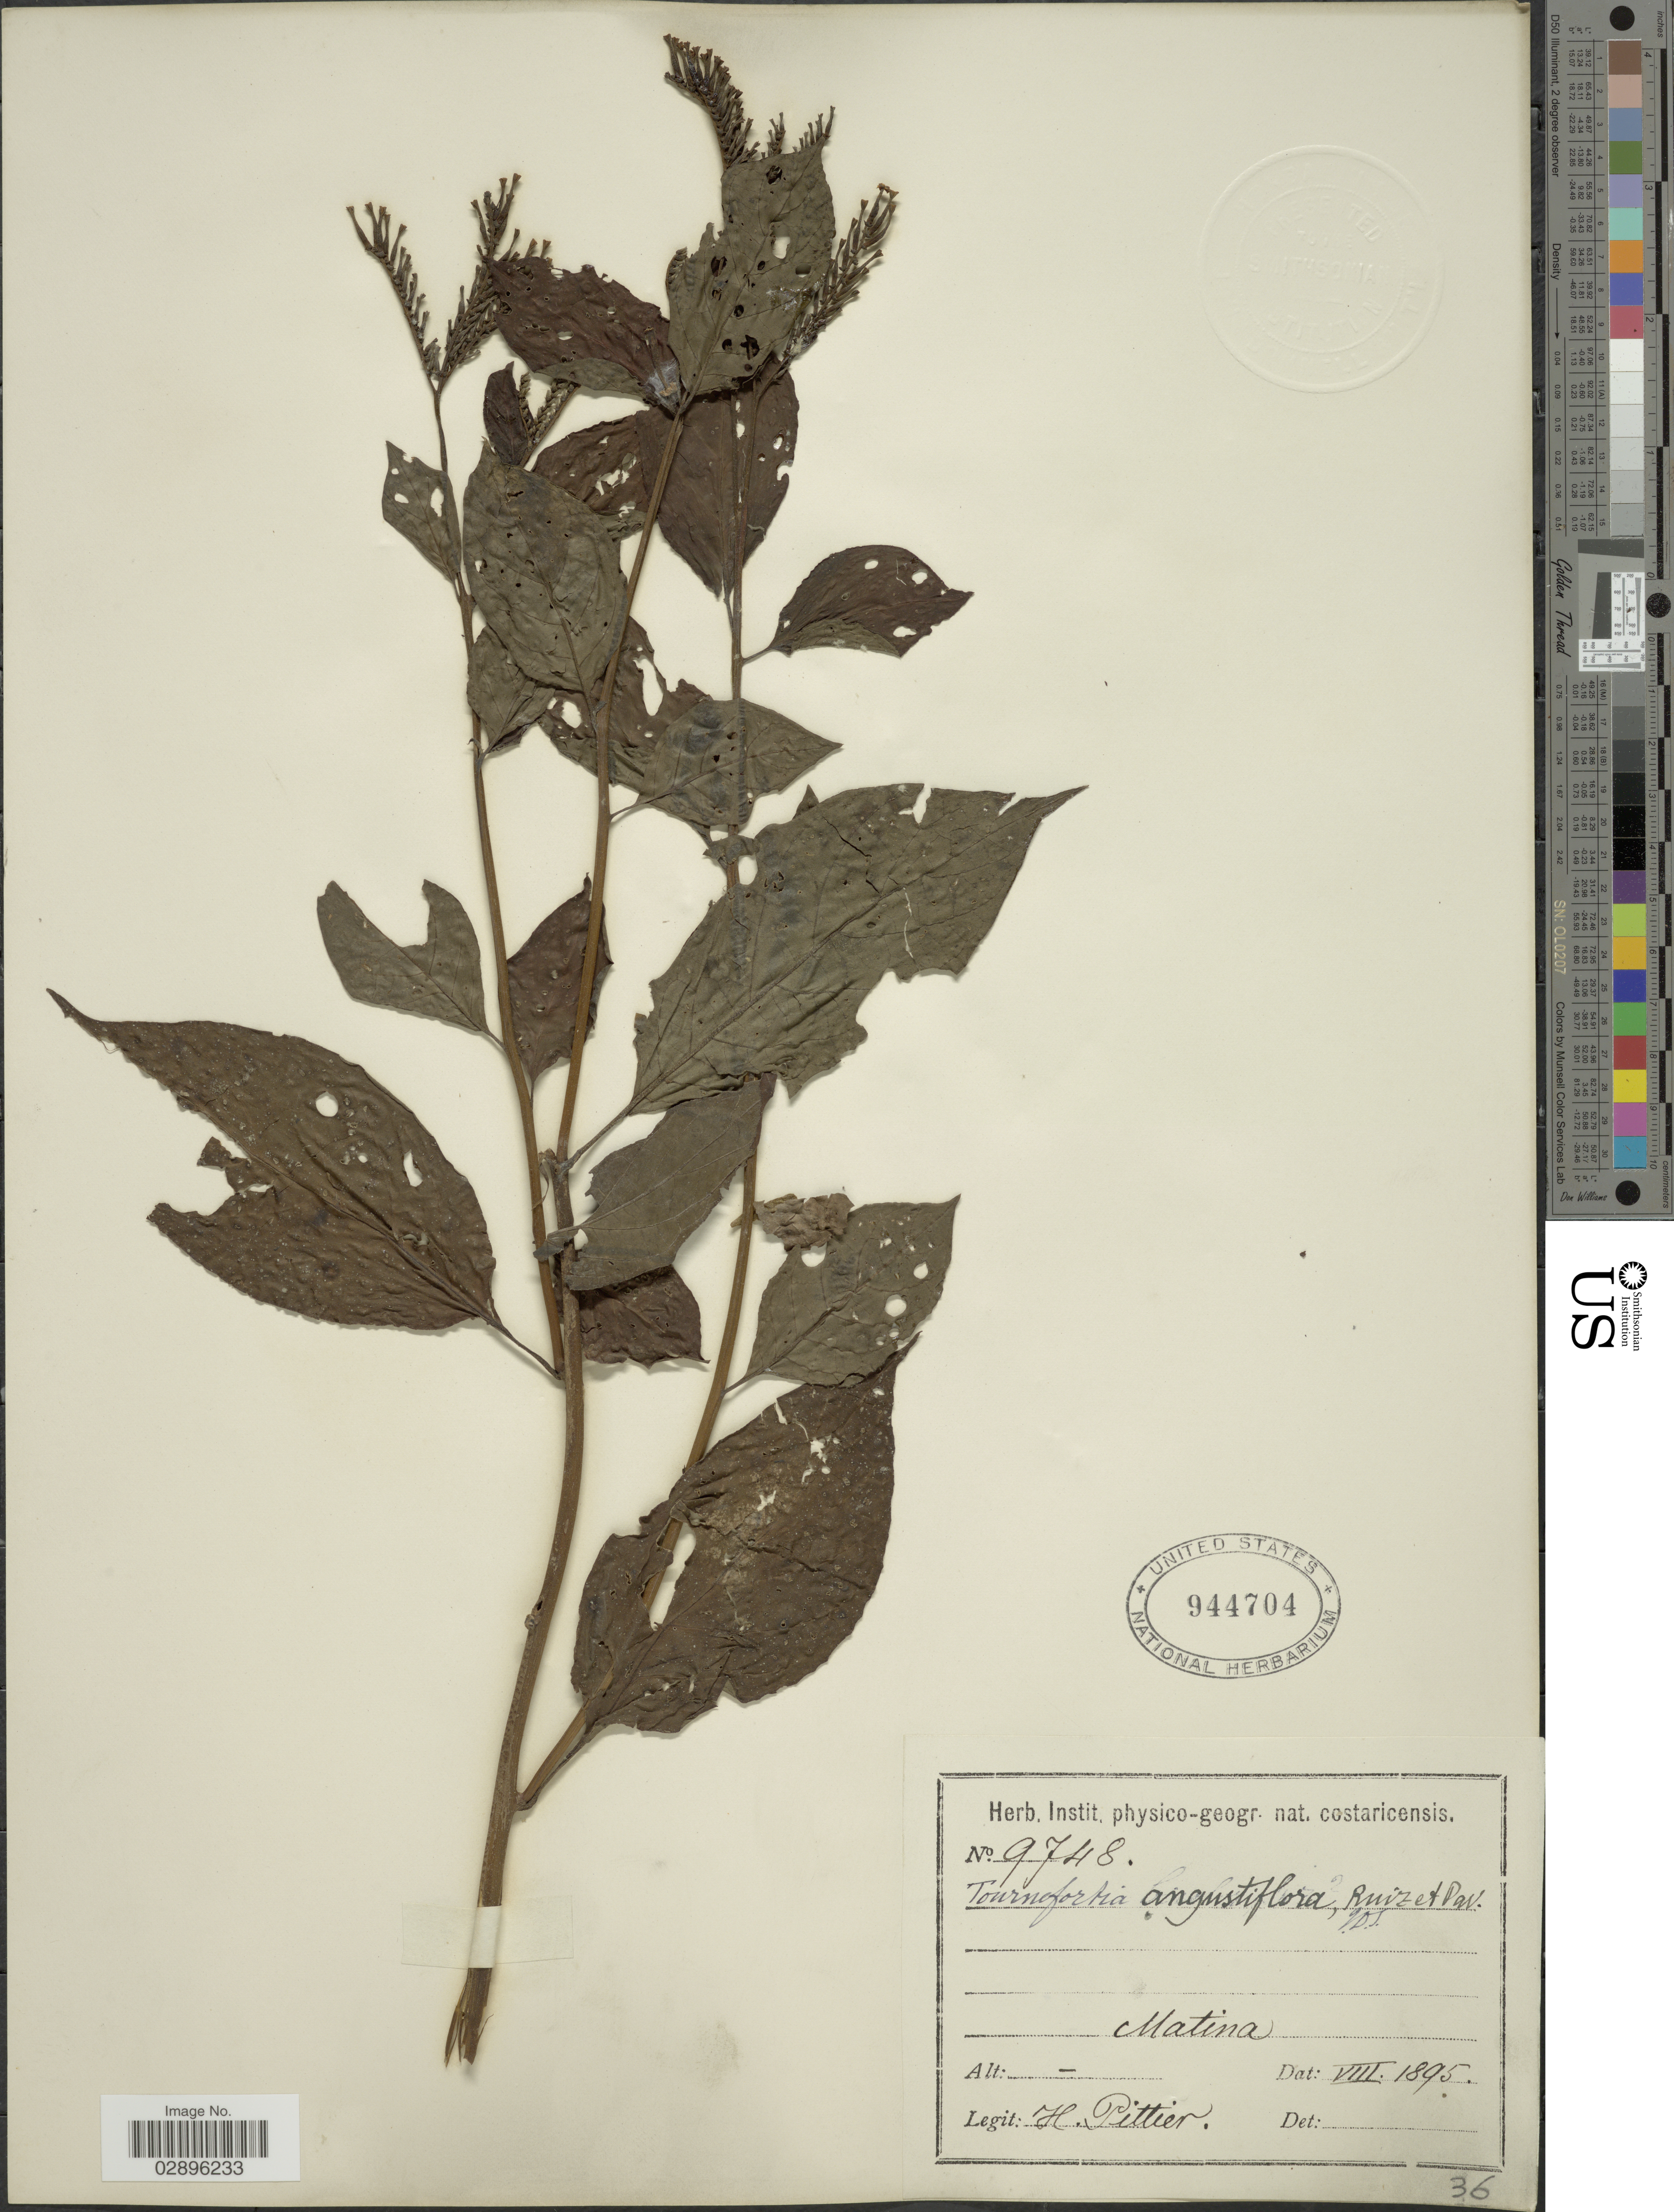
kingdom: Plantae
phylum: Tracheophyta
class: Magnoliopsida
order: Boraginales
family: Heliotropiaceae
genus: Tournefortia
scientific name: Tournefortia angustiflora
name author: Ruiz & Pav.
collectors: H. F. Pittier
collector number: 9748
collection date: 1895-08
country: Costa Rica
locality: Matina.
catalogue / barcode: US 944704